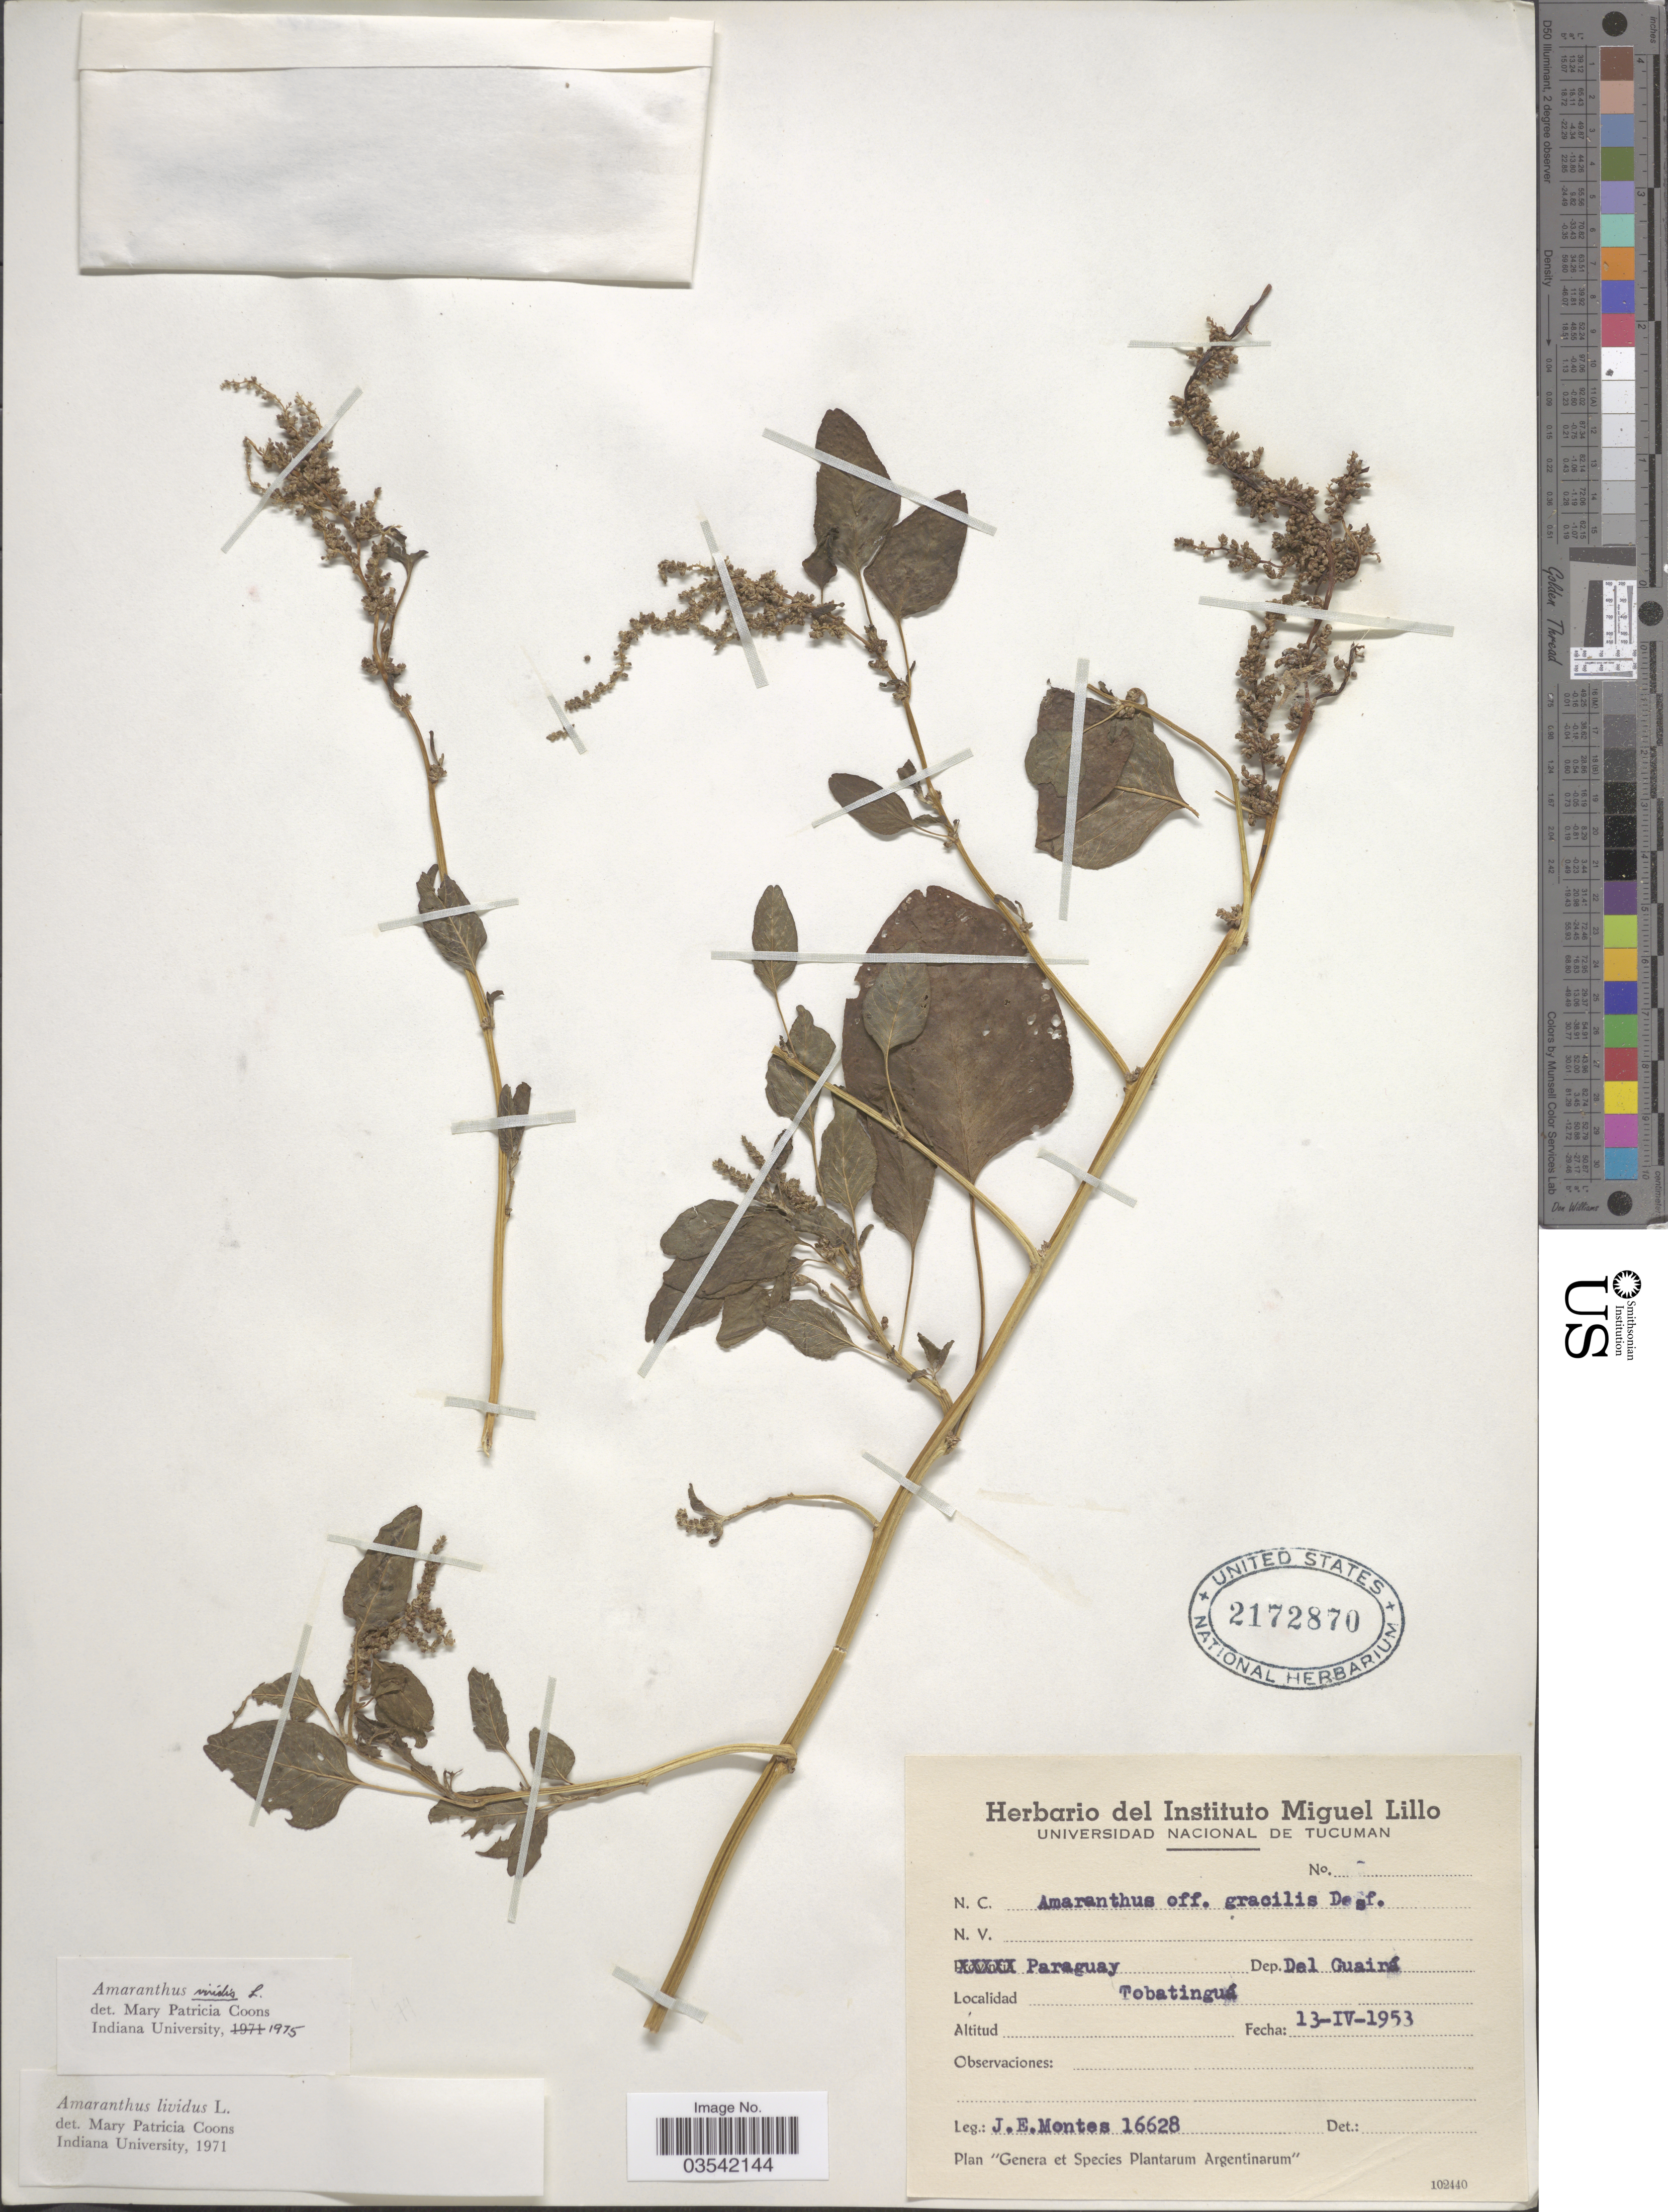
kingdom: Plantae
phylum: Tracheophyta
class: Magnoliopsida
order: Caryophyllales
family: Amaranthaceae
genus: Amaranthus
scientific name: Amaranthus viridis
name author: L.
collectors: J. E. Montes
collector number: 16628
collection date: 1953-04-13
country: Paraguay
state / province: Guaira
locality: Dep. del Guairá. Tobatinguá.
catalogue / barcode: US 2172870